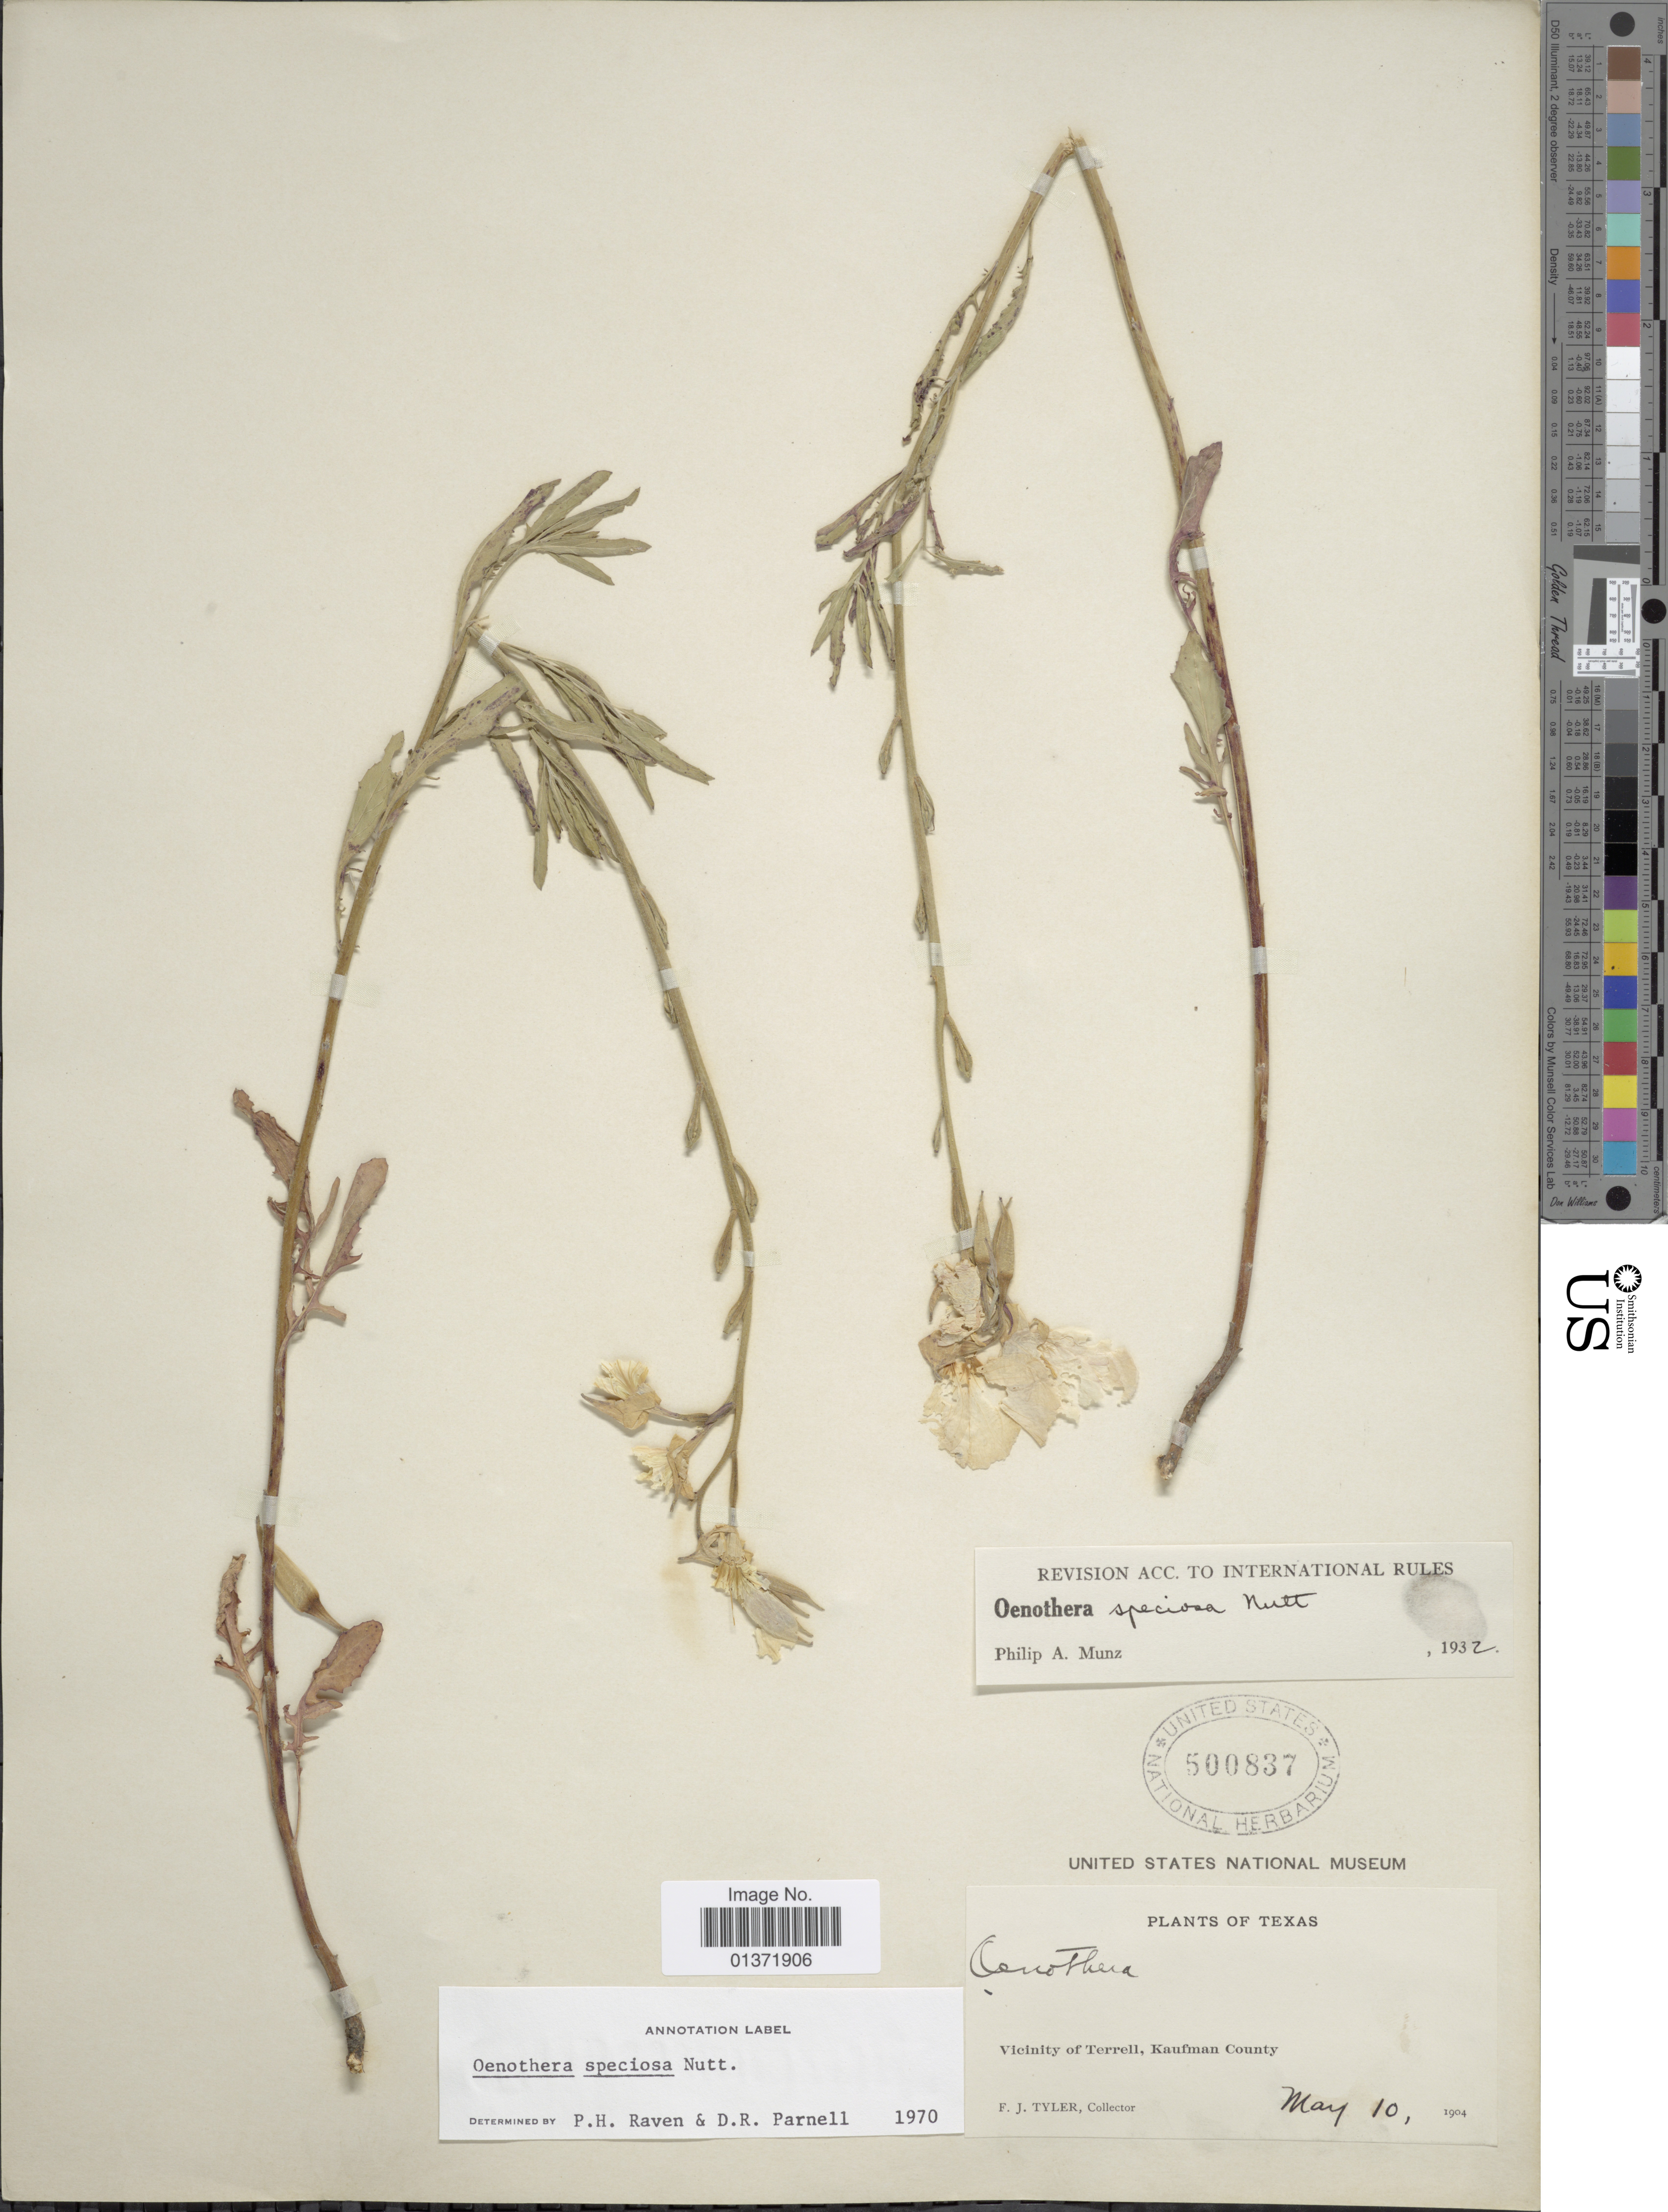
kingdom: Plantae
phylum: Tracheophyta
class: Magnoliopsida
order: Myrtales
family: Onagraceae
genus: Oenothera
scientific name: Oenothera speciosa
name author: Nutt.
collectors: F. Tyler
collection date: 1904-05-10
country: United States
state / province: Texas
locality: Vicinity of Terrell, Kaufman County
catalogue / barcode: US 500837